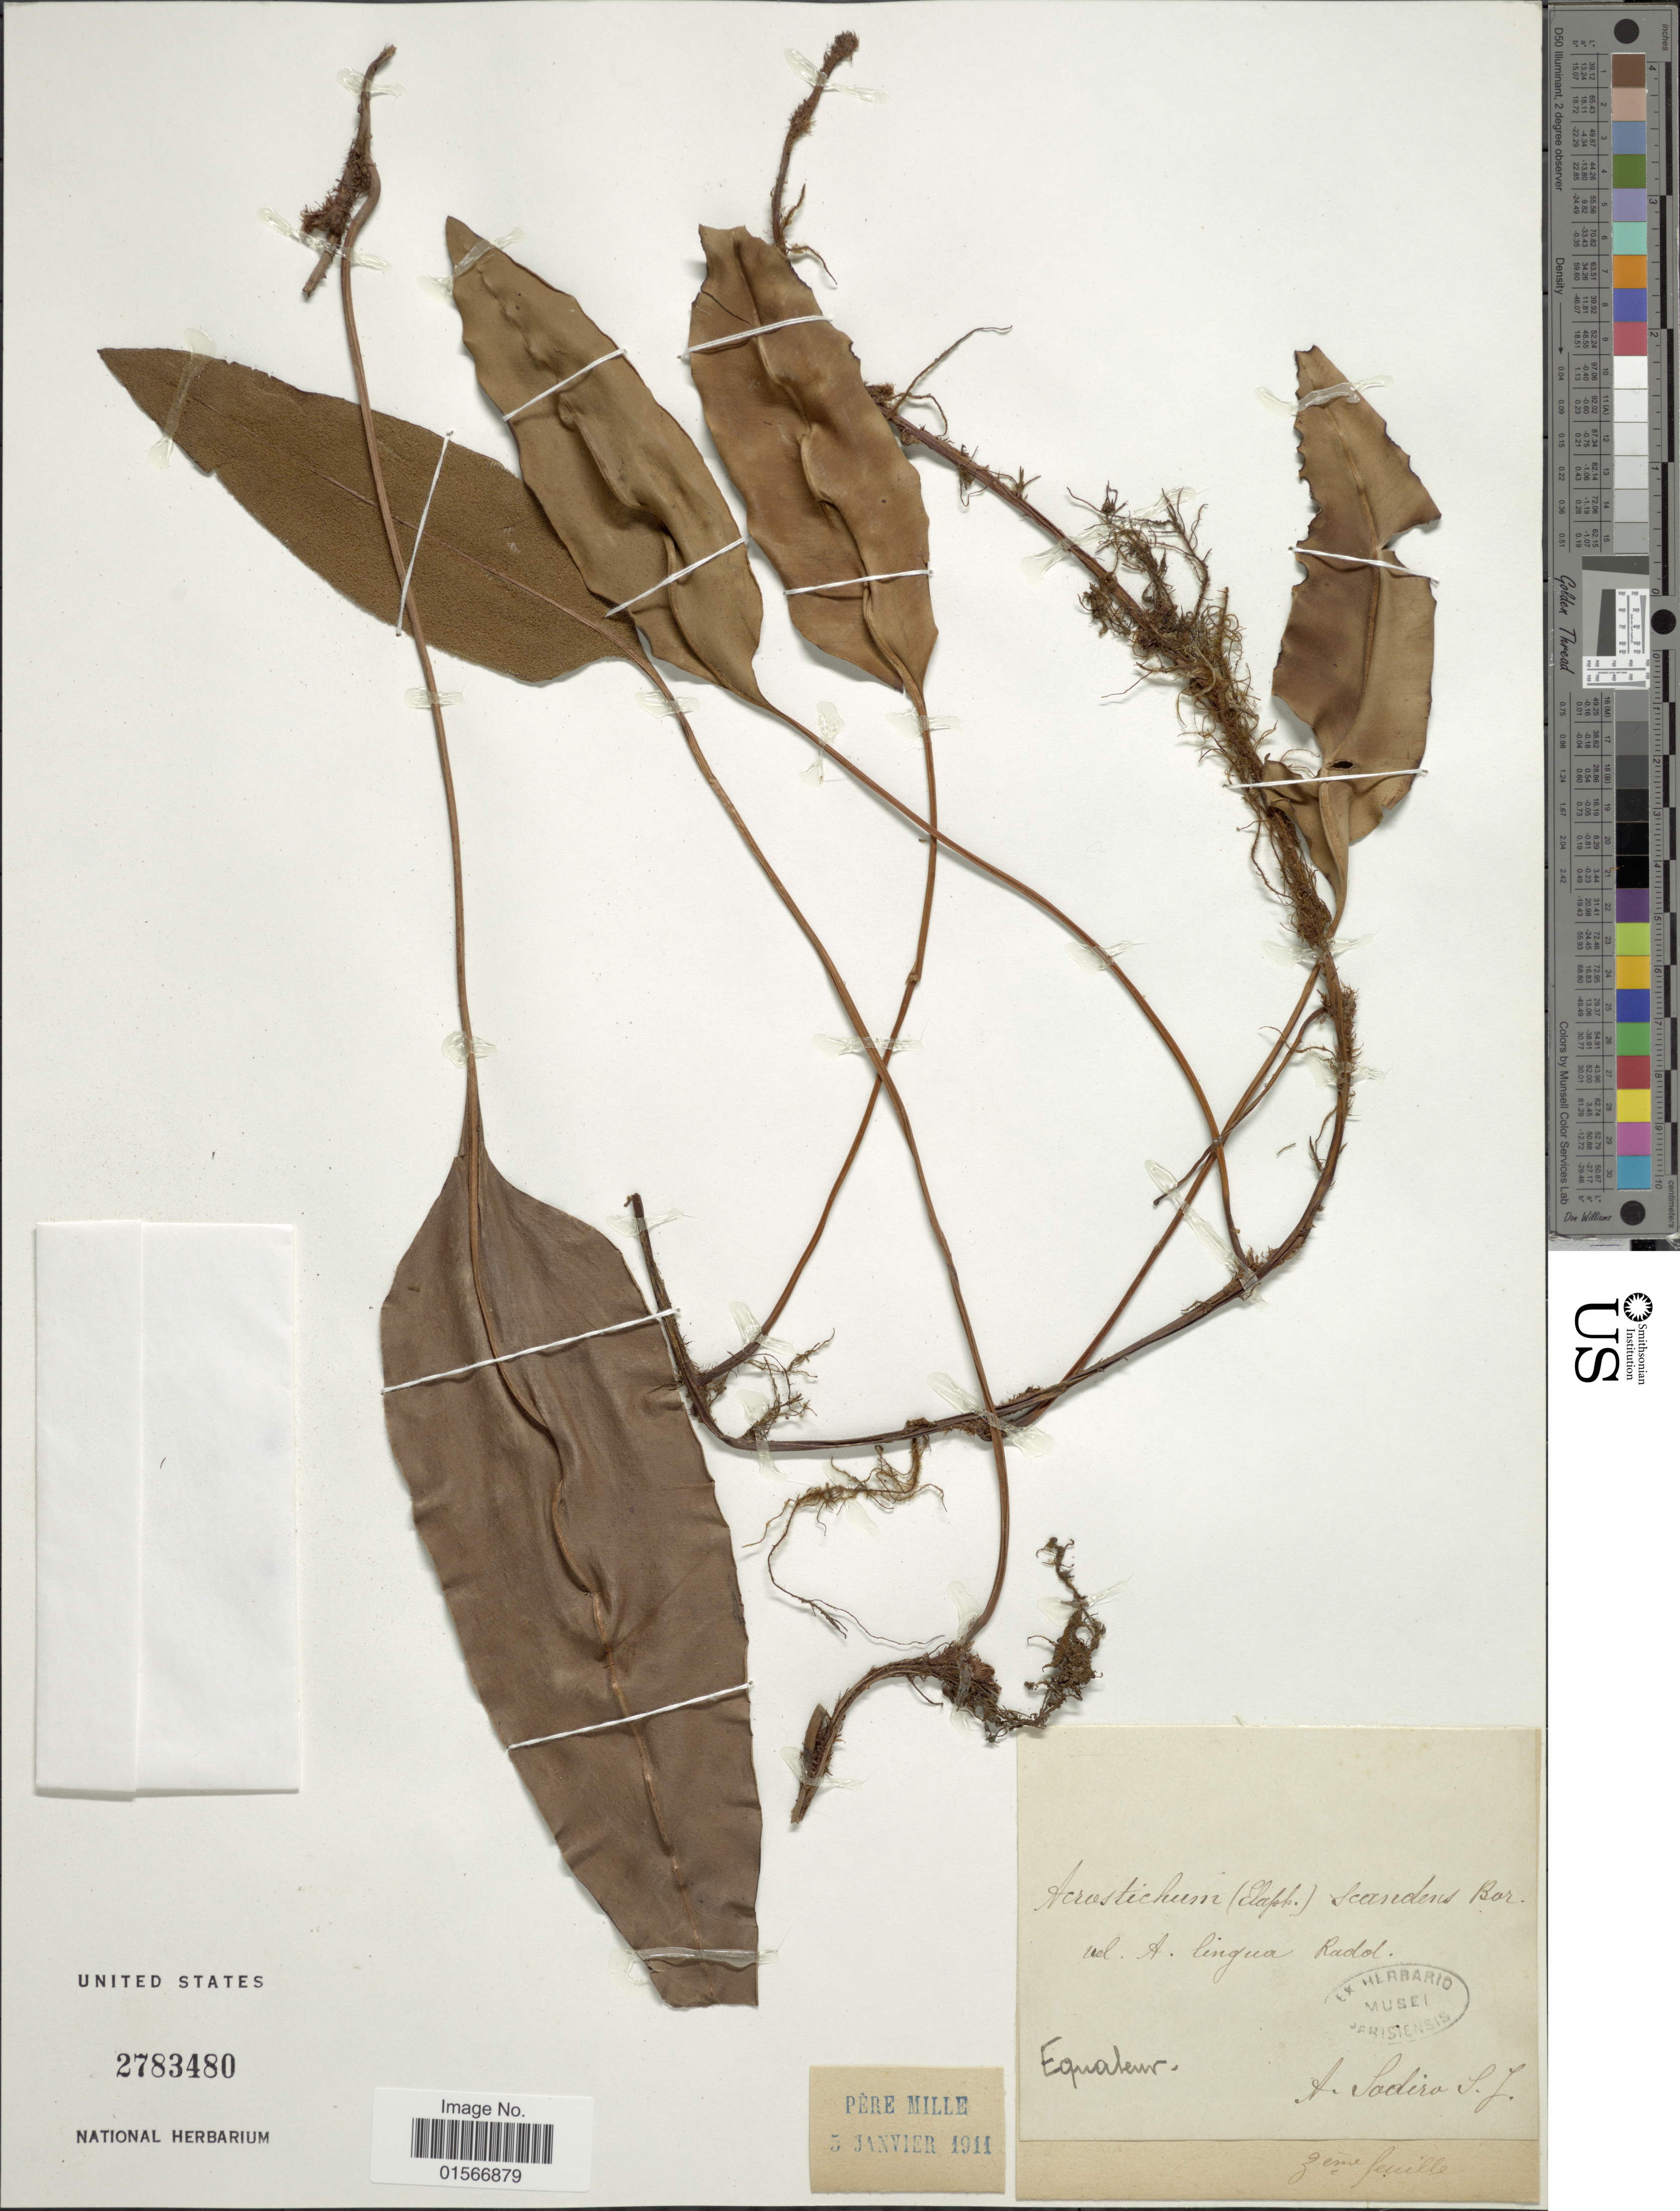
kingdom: Plantae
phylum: Tracheophyta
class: Polypodiopsida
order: Polypodiales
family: Dryopteridaceae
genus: Elaphoglossum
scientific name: Elaphoglossum lingua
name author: (C. Presl) Brack.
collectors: A. Sodiro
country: Ecuador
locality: Equateur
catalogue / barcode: US 2783480